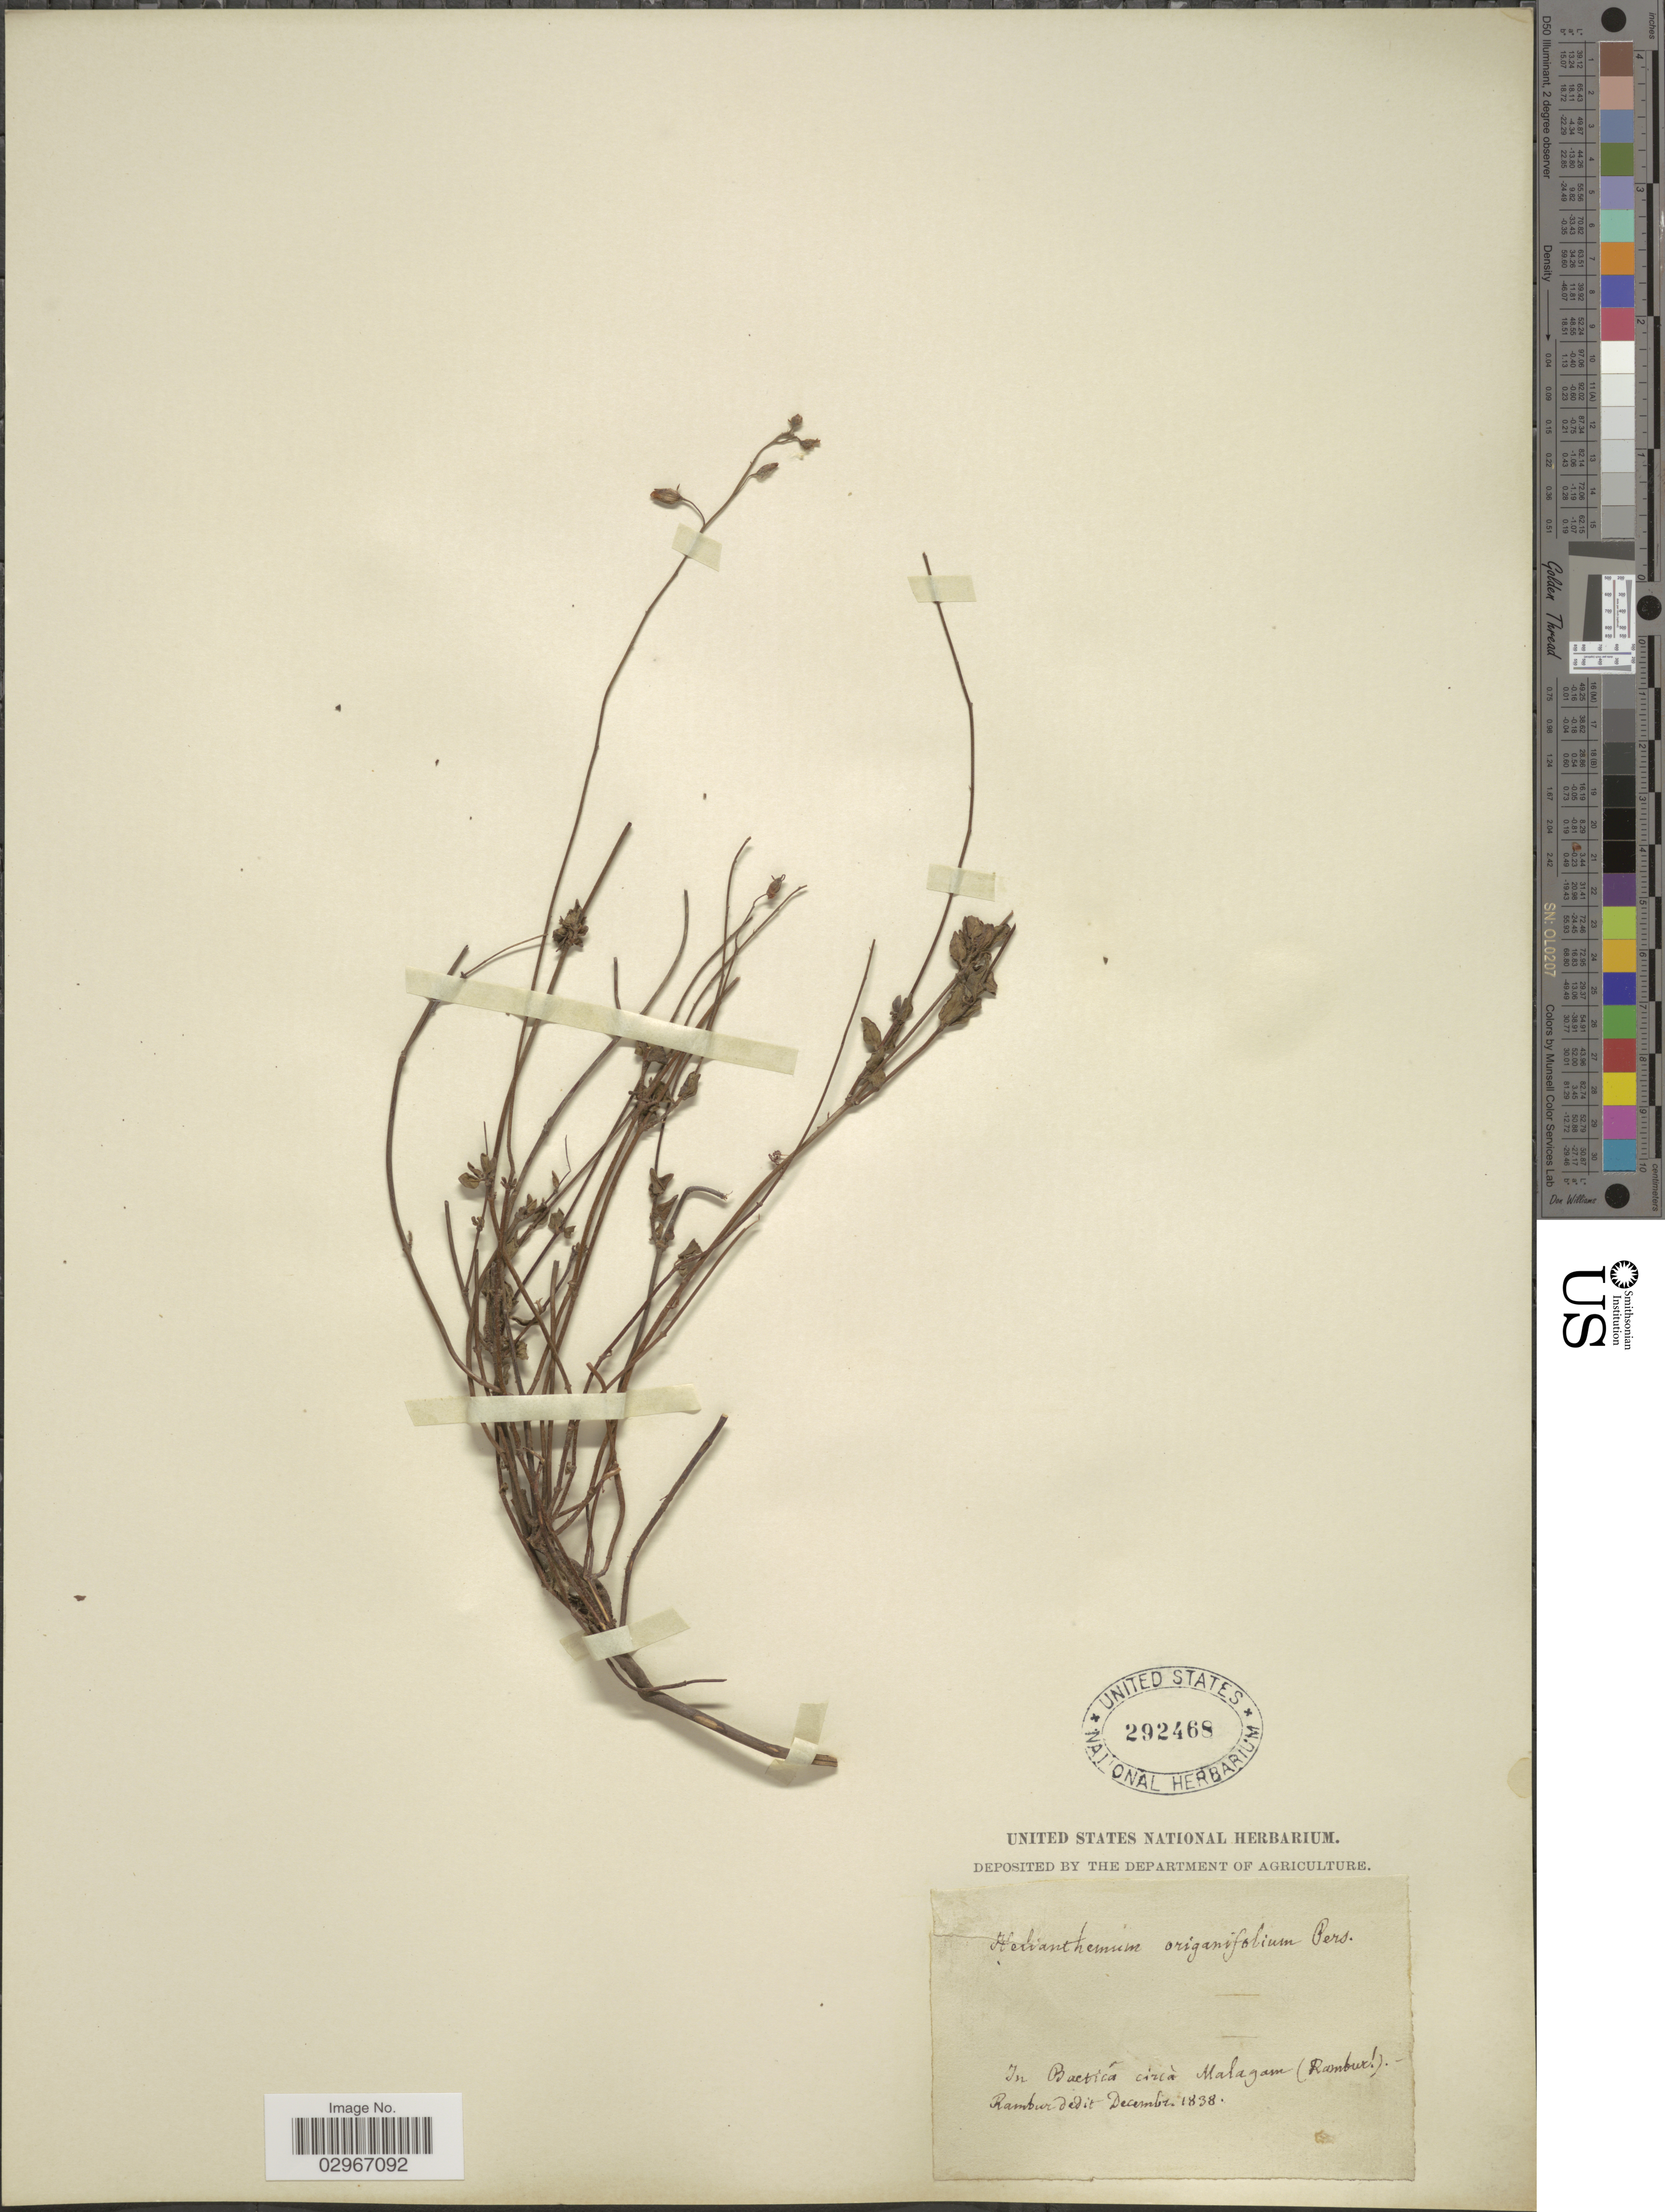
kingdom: Plantae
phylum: Tracheophyta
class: Magnoliopsida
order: Malvales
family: Cistaceae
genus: Helianthemum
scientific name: Helianthemum origanifolium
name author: (Lam.) Pers.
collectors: Rambur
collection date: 1838-12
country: Spain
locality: In Bactica circà Malagam (Rambur [illegible text]).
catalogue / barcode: US 292468